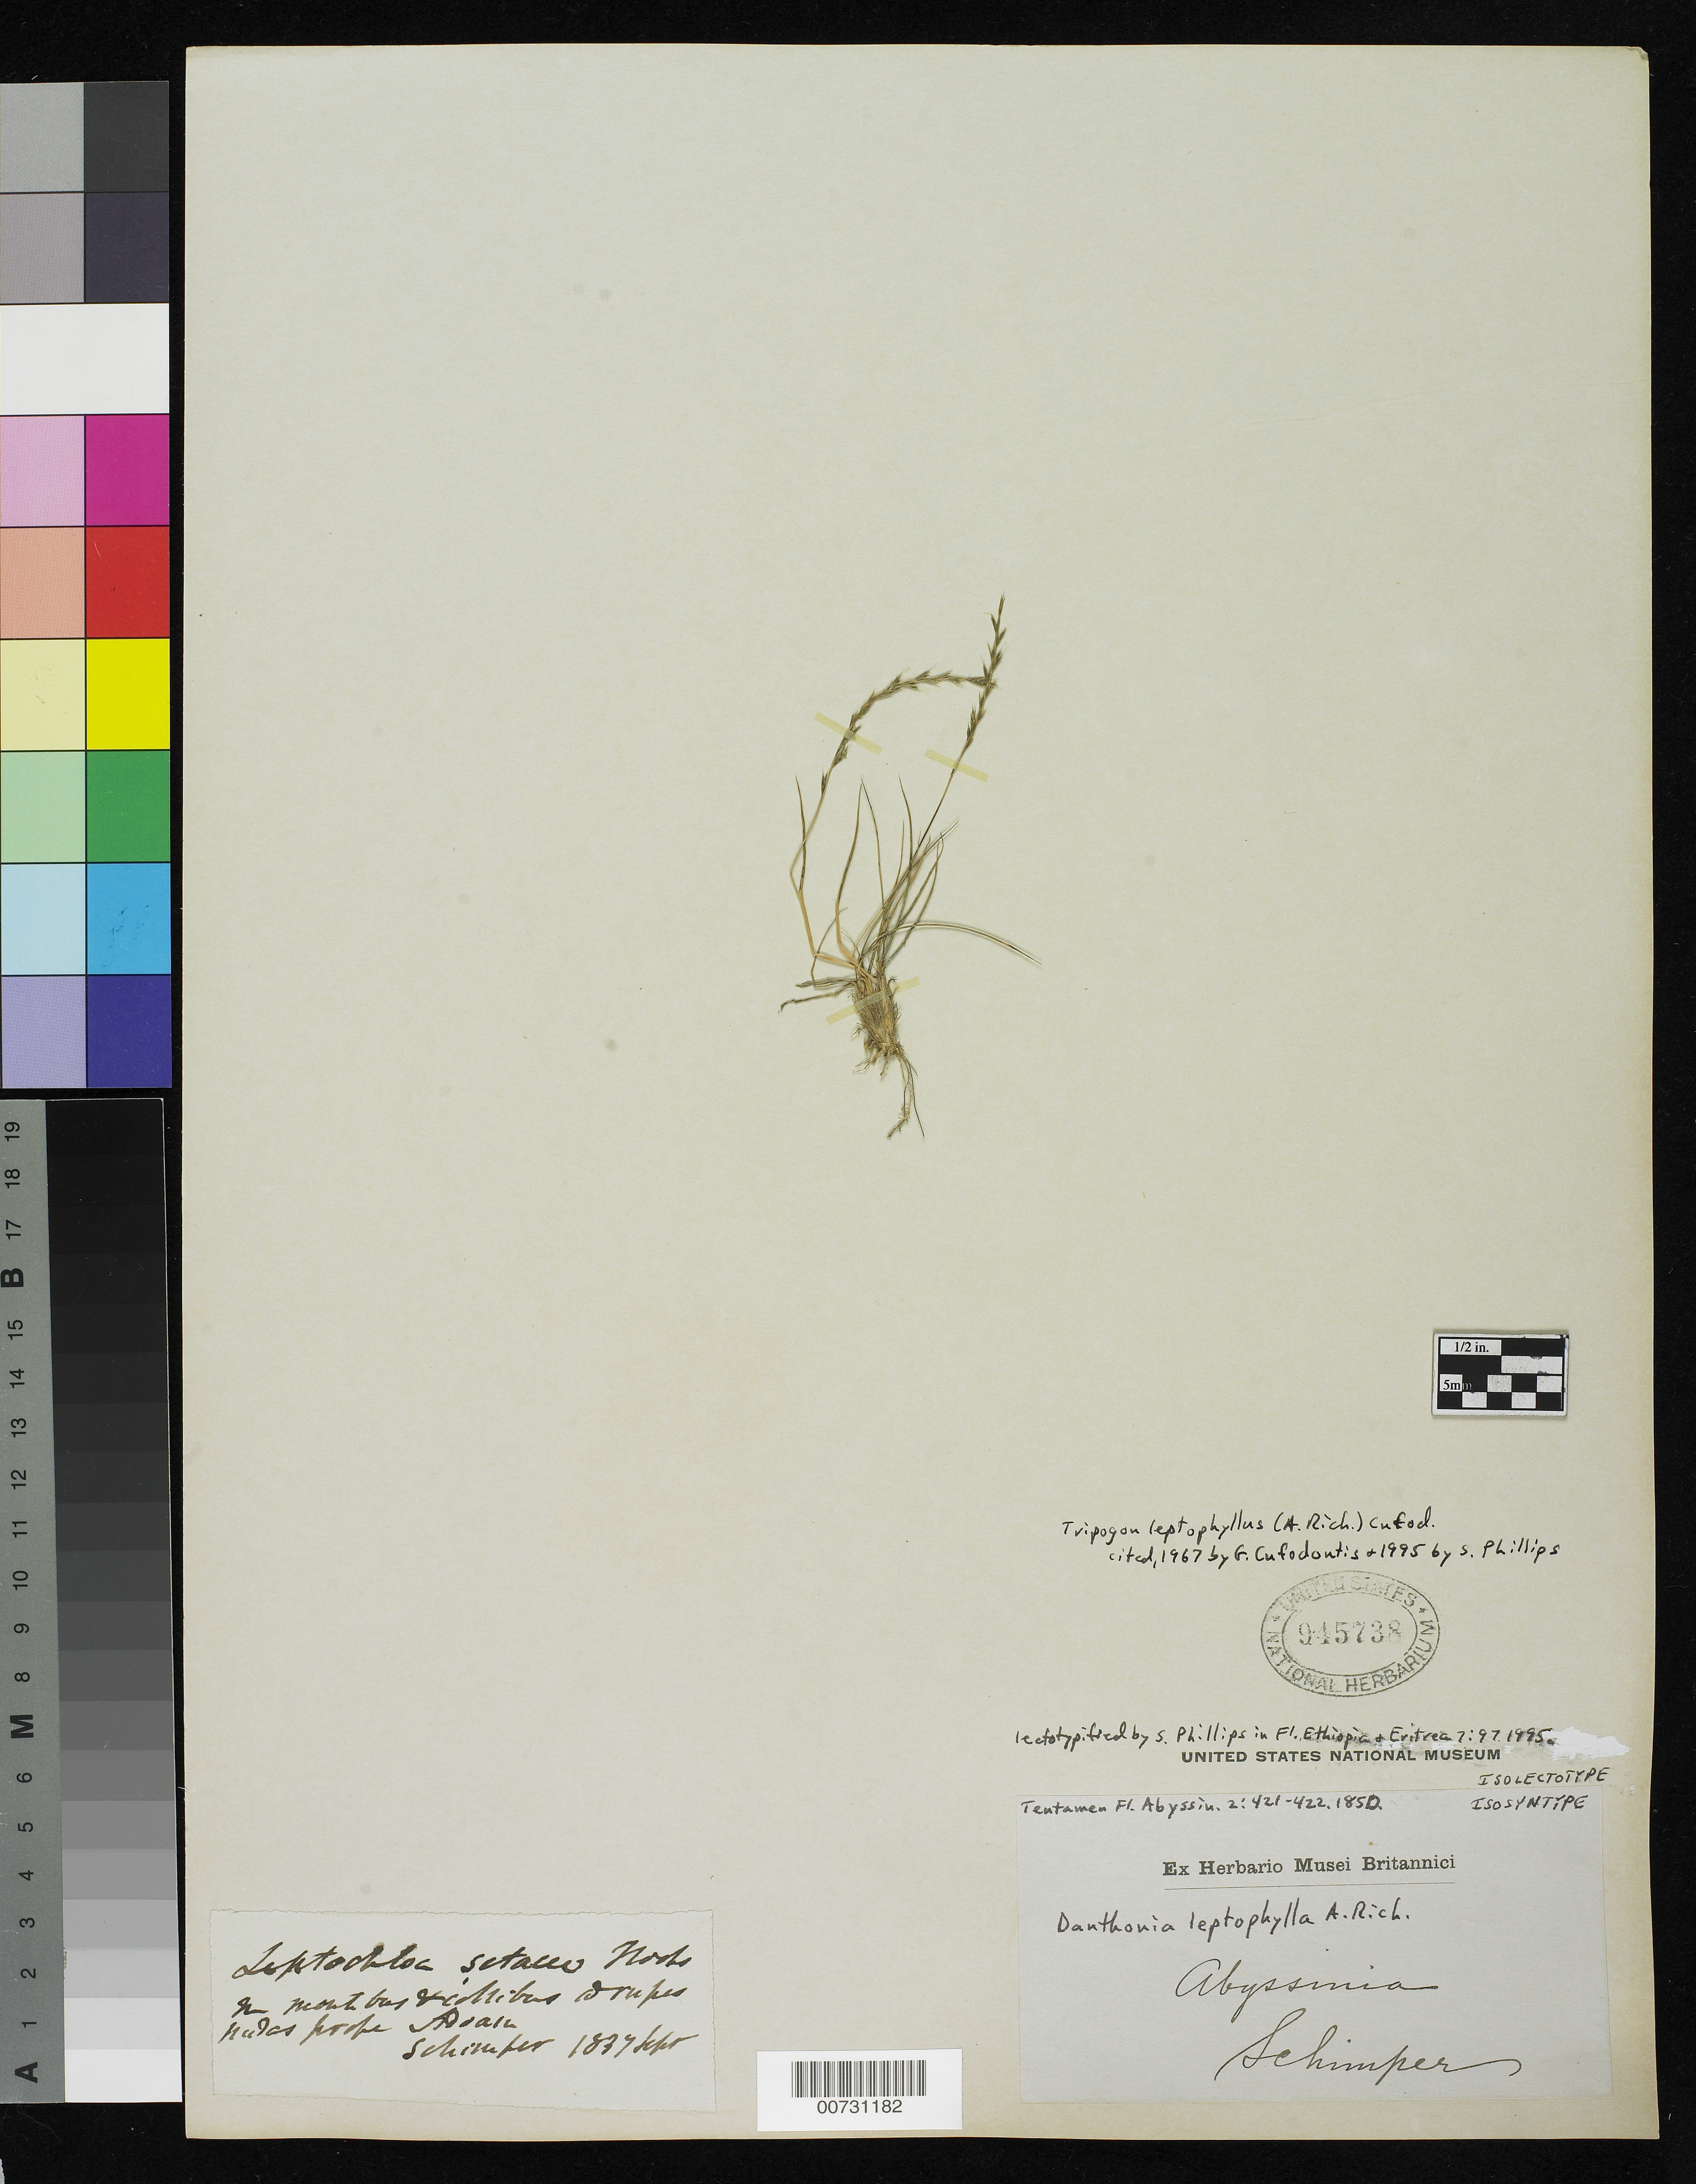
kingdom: Plantae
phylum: Tracheophyta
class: Liliopsida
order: Poales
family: Poaceae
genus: Danthonia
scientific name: Danthonia leptophylla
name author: A. Rich.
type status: Possible Isolectotype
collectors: G. W. Schimper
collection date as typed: Sep 1837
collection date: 1837-09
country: Ethiopia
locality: In montibus & collibus ad rupes nudas prope Adoam.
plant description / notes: Originally labeled "Leptochloa setaceus Hochst."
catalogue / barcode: US 945738